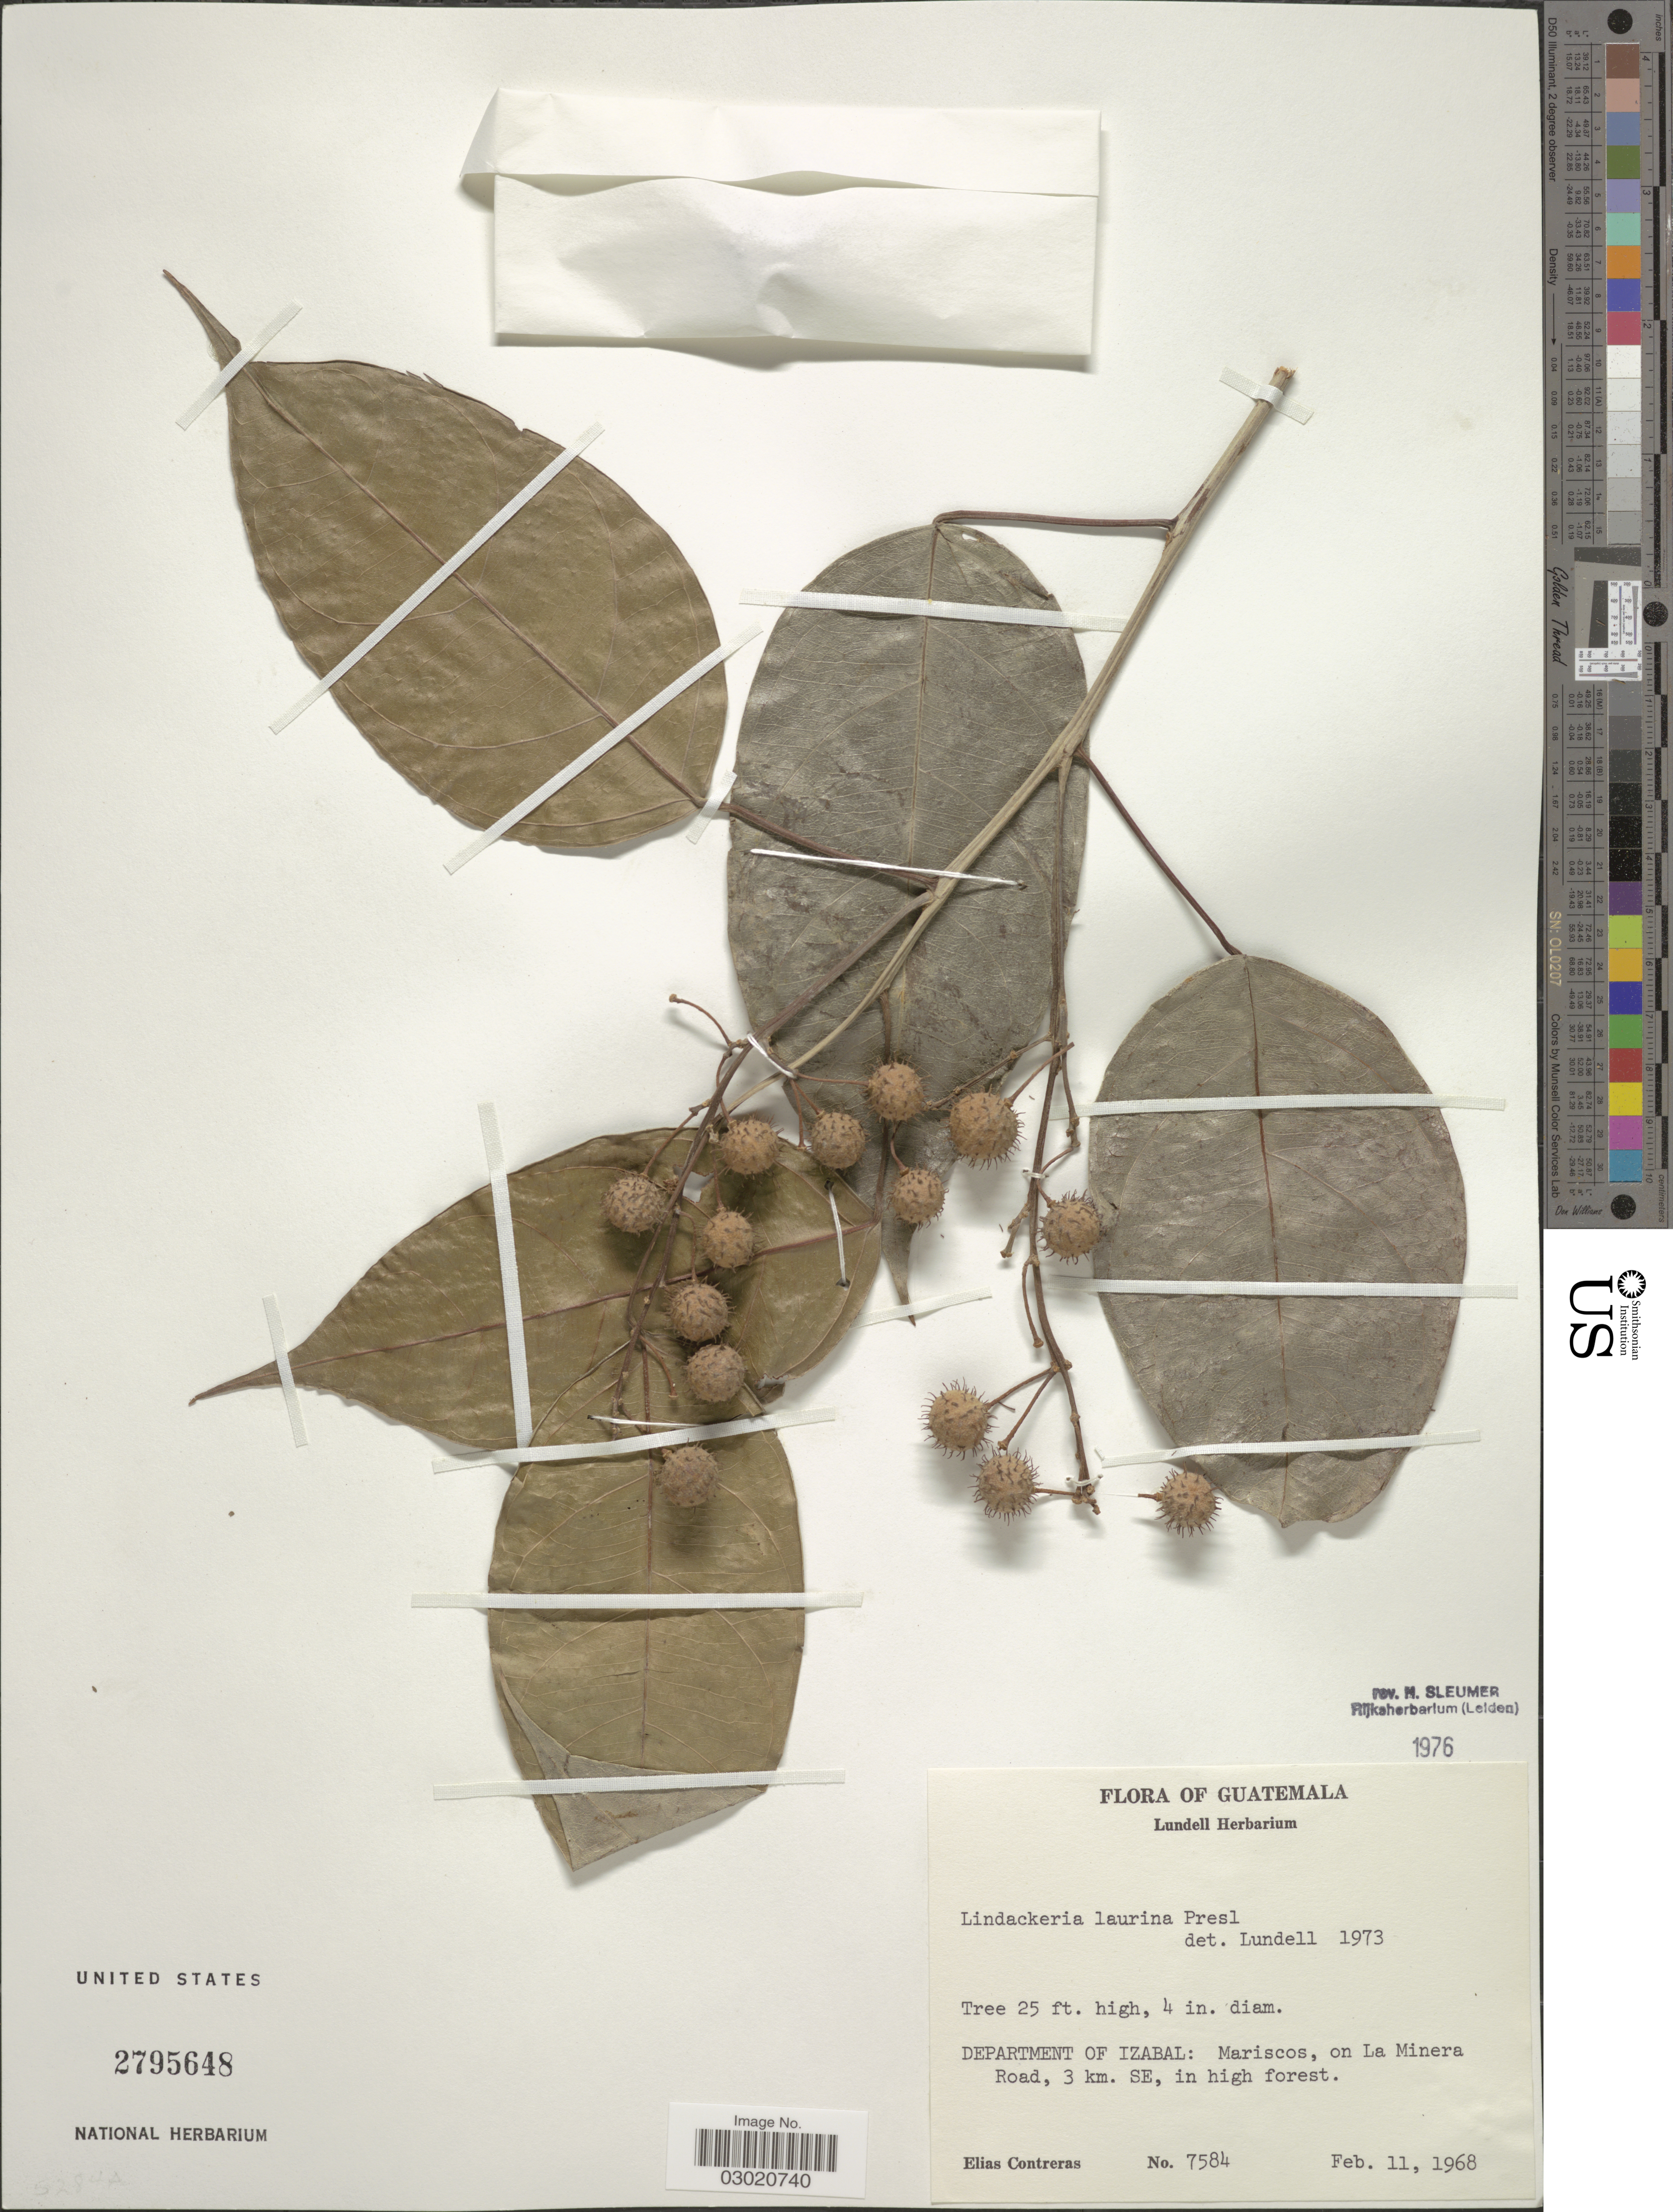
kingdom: Plantae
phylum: Tracheophyta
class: Magnoliopsida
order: Malpighiales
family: Achariaceae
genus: Lindackeria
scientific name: Lindackeria laurina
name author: C. Presl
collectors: E. Contreras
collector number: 7584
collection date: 1968-02-11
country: Guatemala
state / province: Izabal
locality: Department of Izabal: Mariscos, on La Minera Road, 3 km. SE, in high forest.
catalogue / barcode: US 2795648